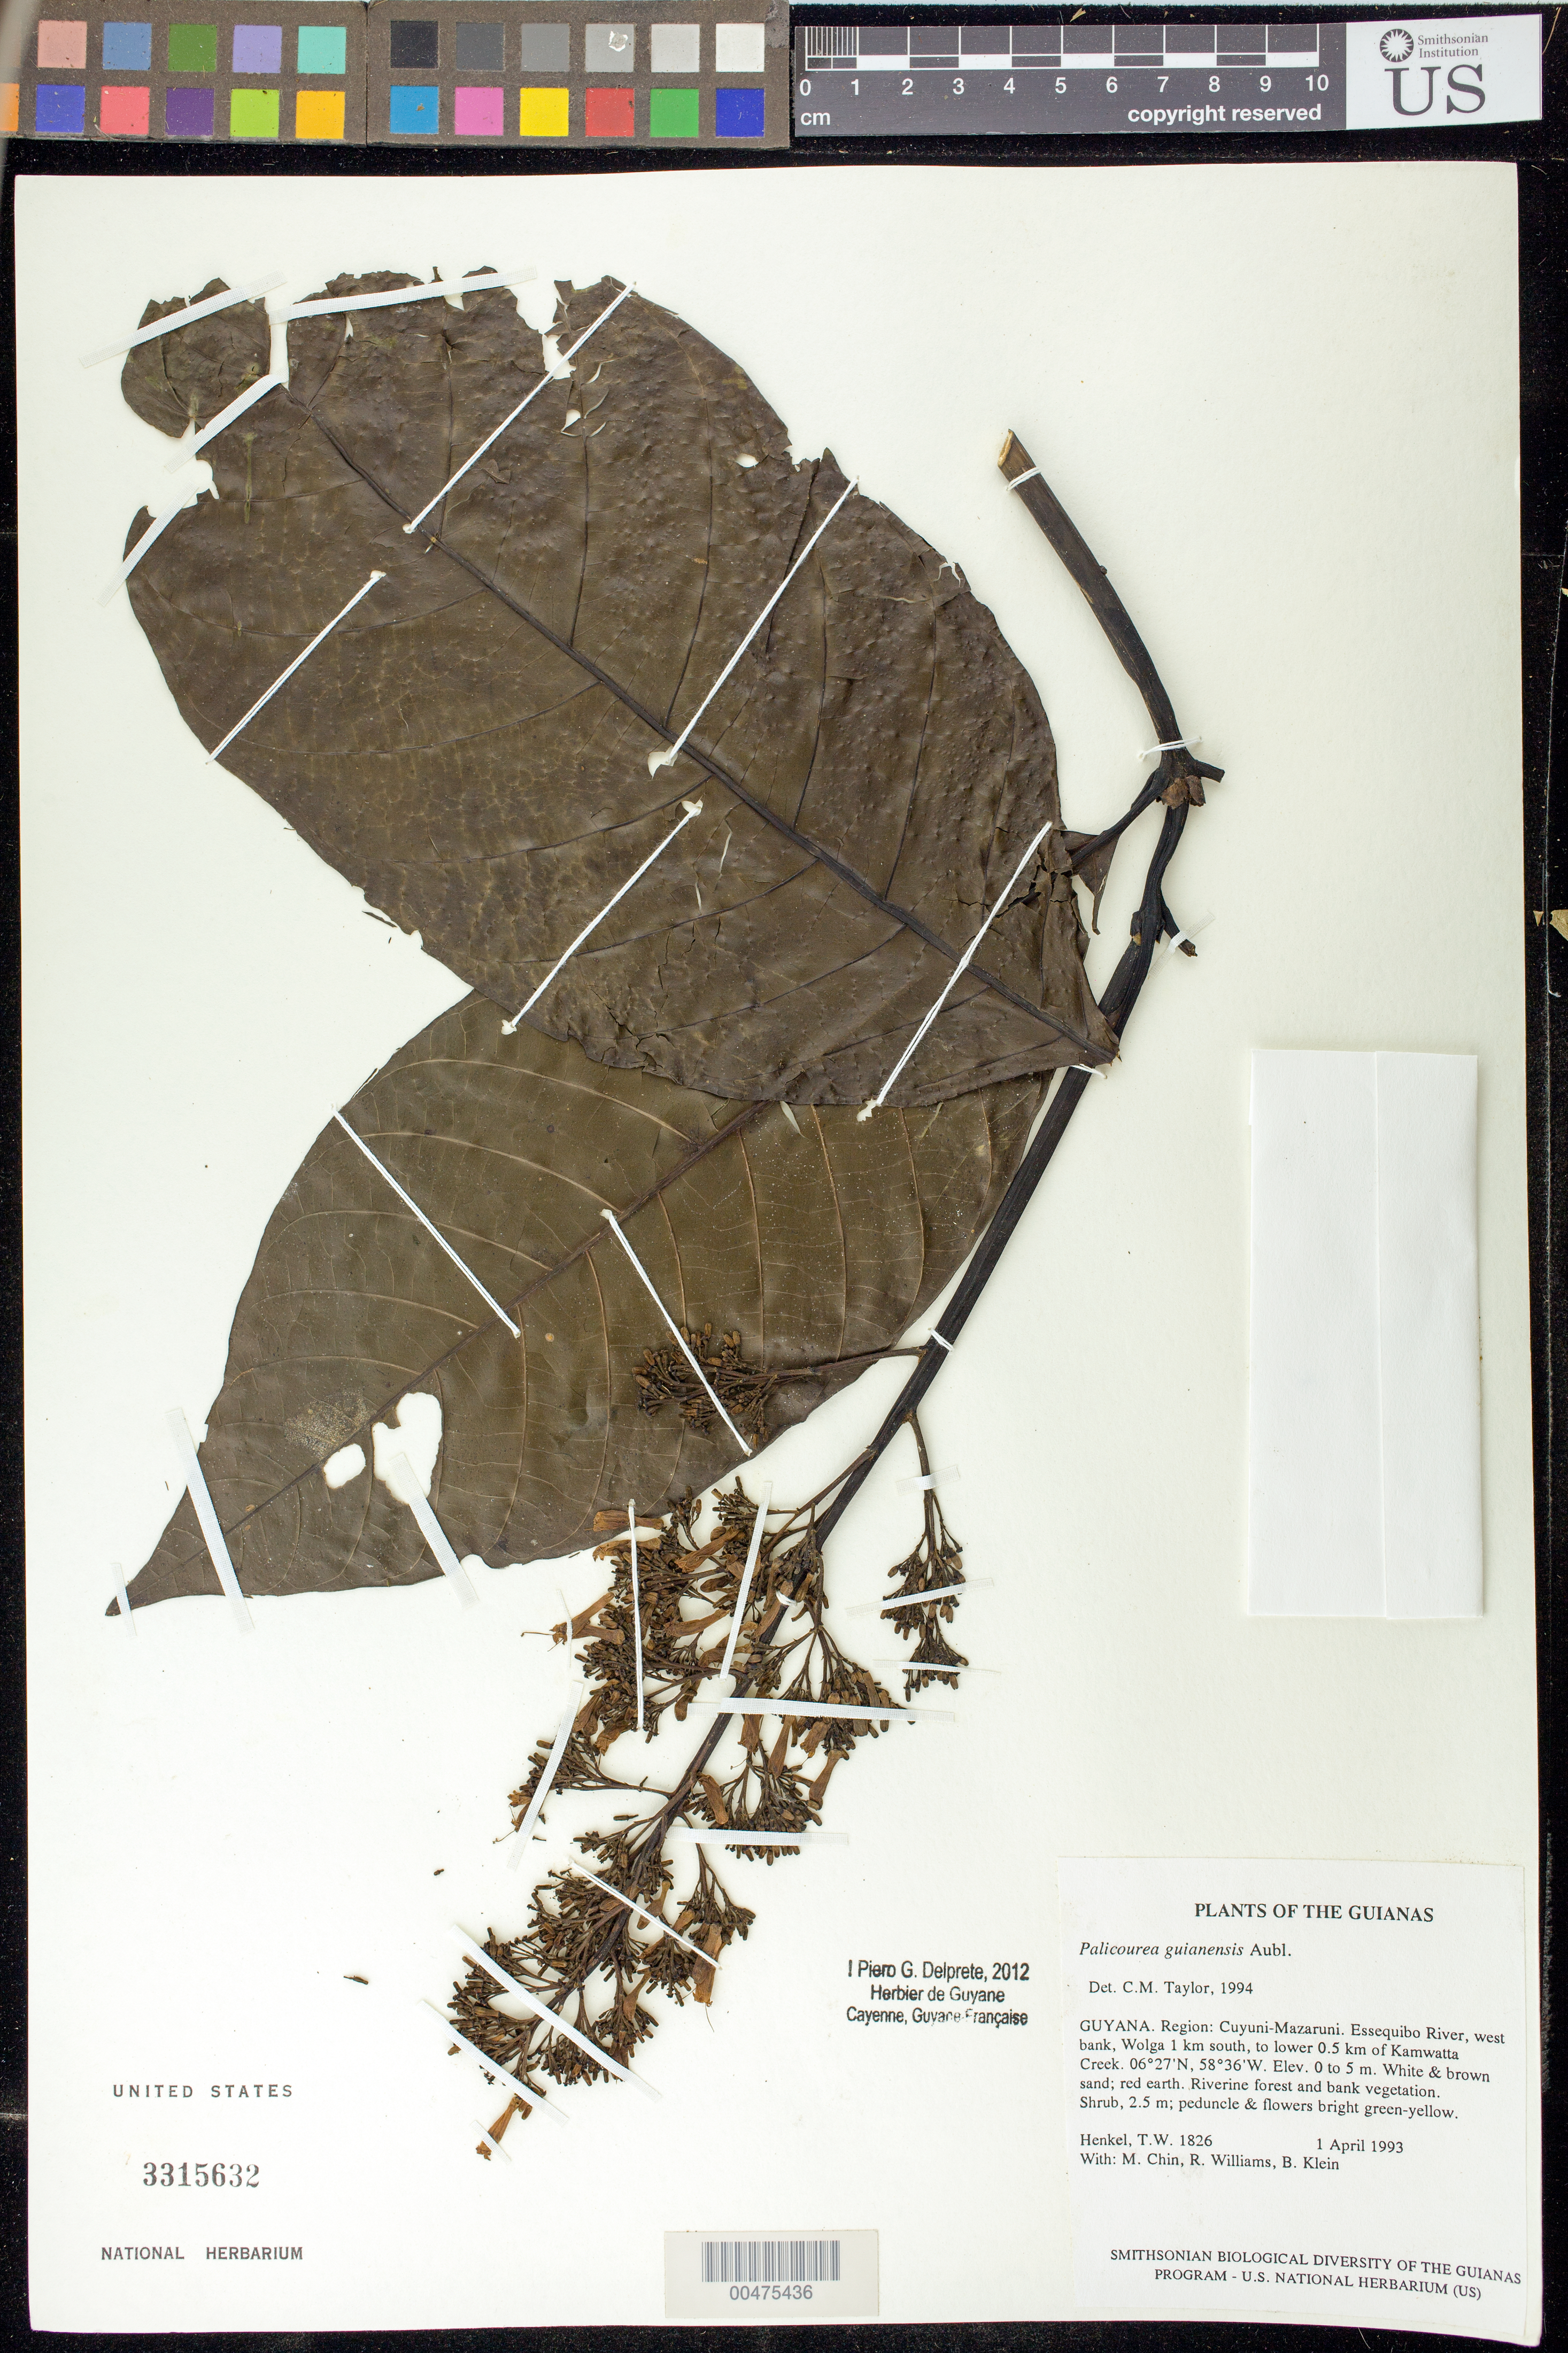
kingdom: Plantae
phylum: Tracheophyta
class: Magnoliopsida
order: Gentianales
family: Rubiaceae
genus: Palicourea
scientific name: Palicourea guianensis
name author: Aubl.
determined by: Taylor, Charlotte M.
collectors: T. Henkel, M. Chin, R. Williams & B. Klein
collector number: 1826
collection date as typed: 1 April 1993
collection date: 1993-04-01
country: Guyana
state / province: Cuyuni-Mazaruni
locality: Essequibo River, W bank, Wolga 1 km S, to lower 0.5 km of Kamwatta Creek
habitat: White & brown sand; red earth. Riverine forest and bank vegetation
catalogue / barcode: US 3315632